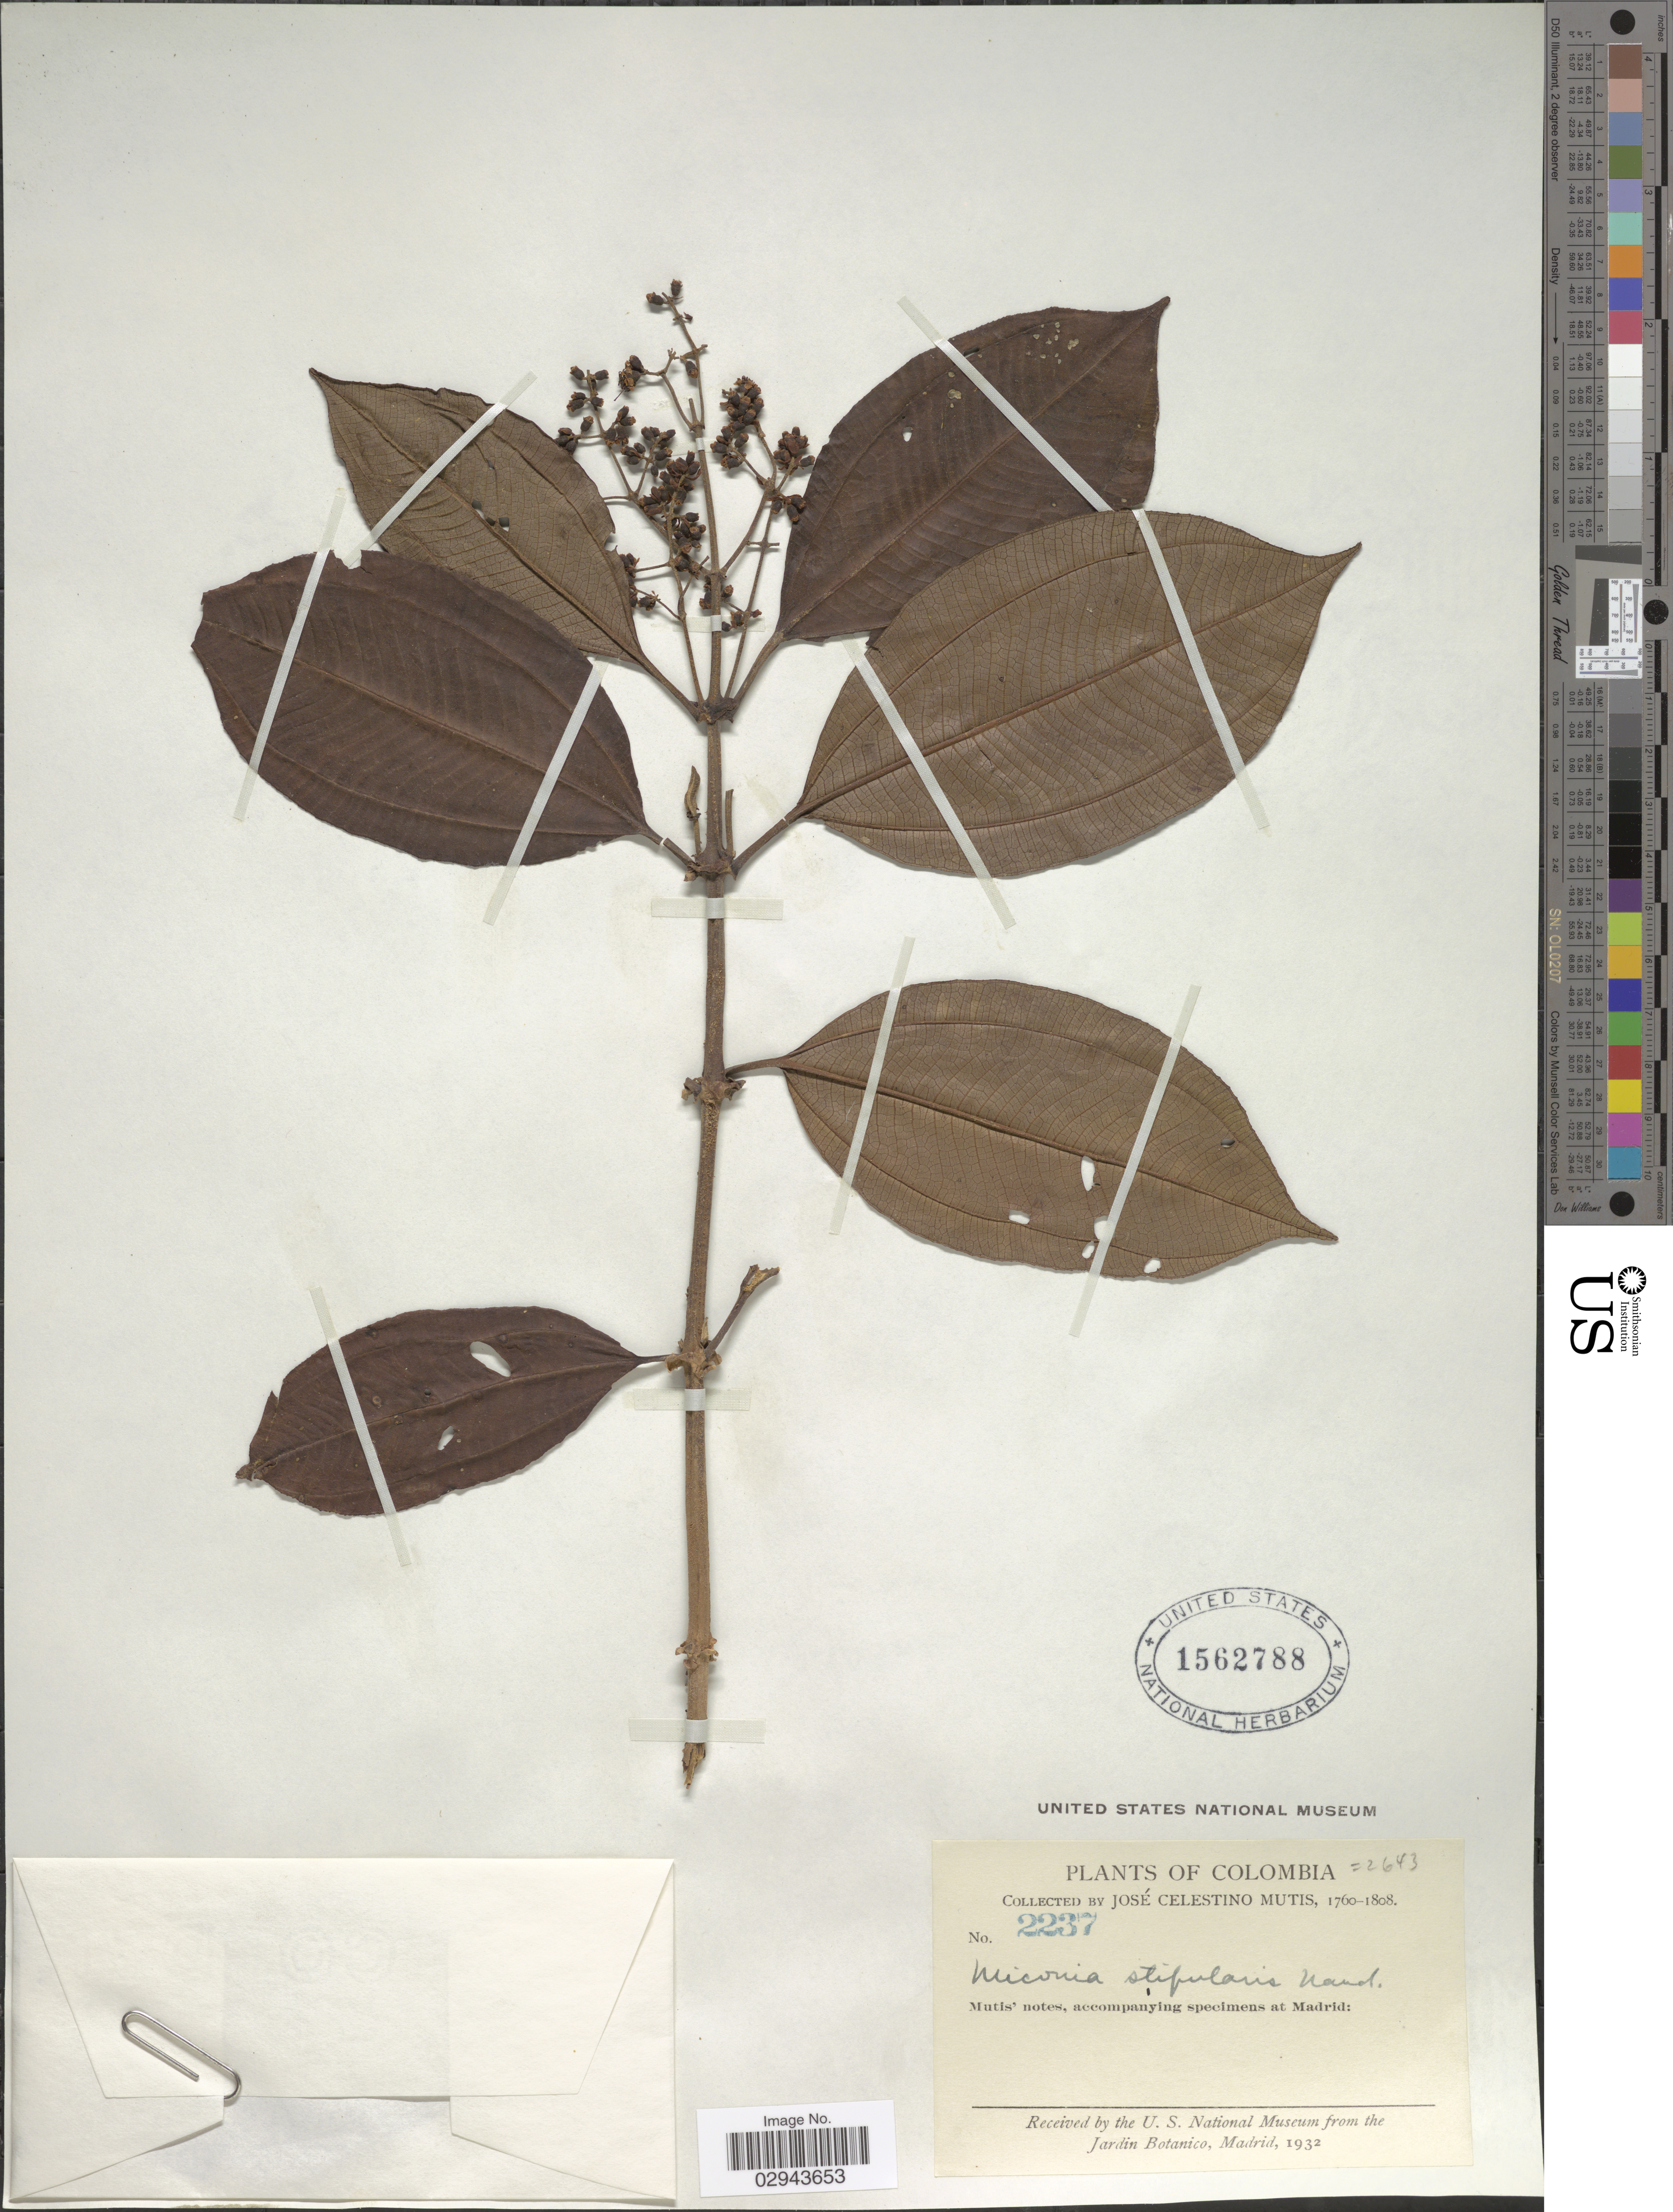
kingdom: Plantae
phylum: Tracheophyta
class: Magnoliopsida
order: Myrtales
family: Melastomataceae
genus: Miconia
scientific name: Miconia stipularis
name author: Naudin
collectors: J. C. B. Mutis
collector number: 2237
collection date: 1760/1808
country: Colombia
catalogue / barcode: US 1562788